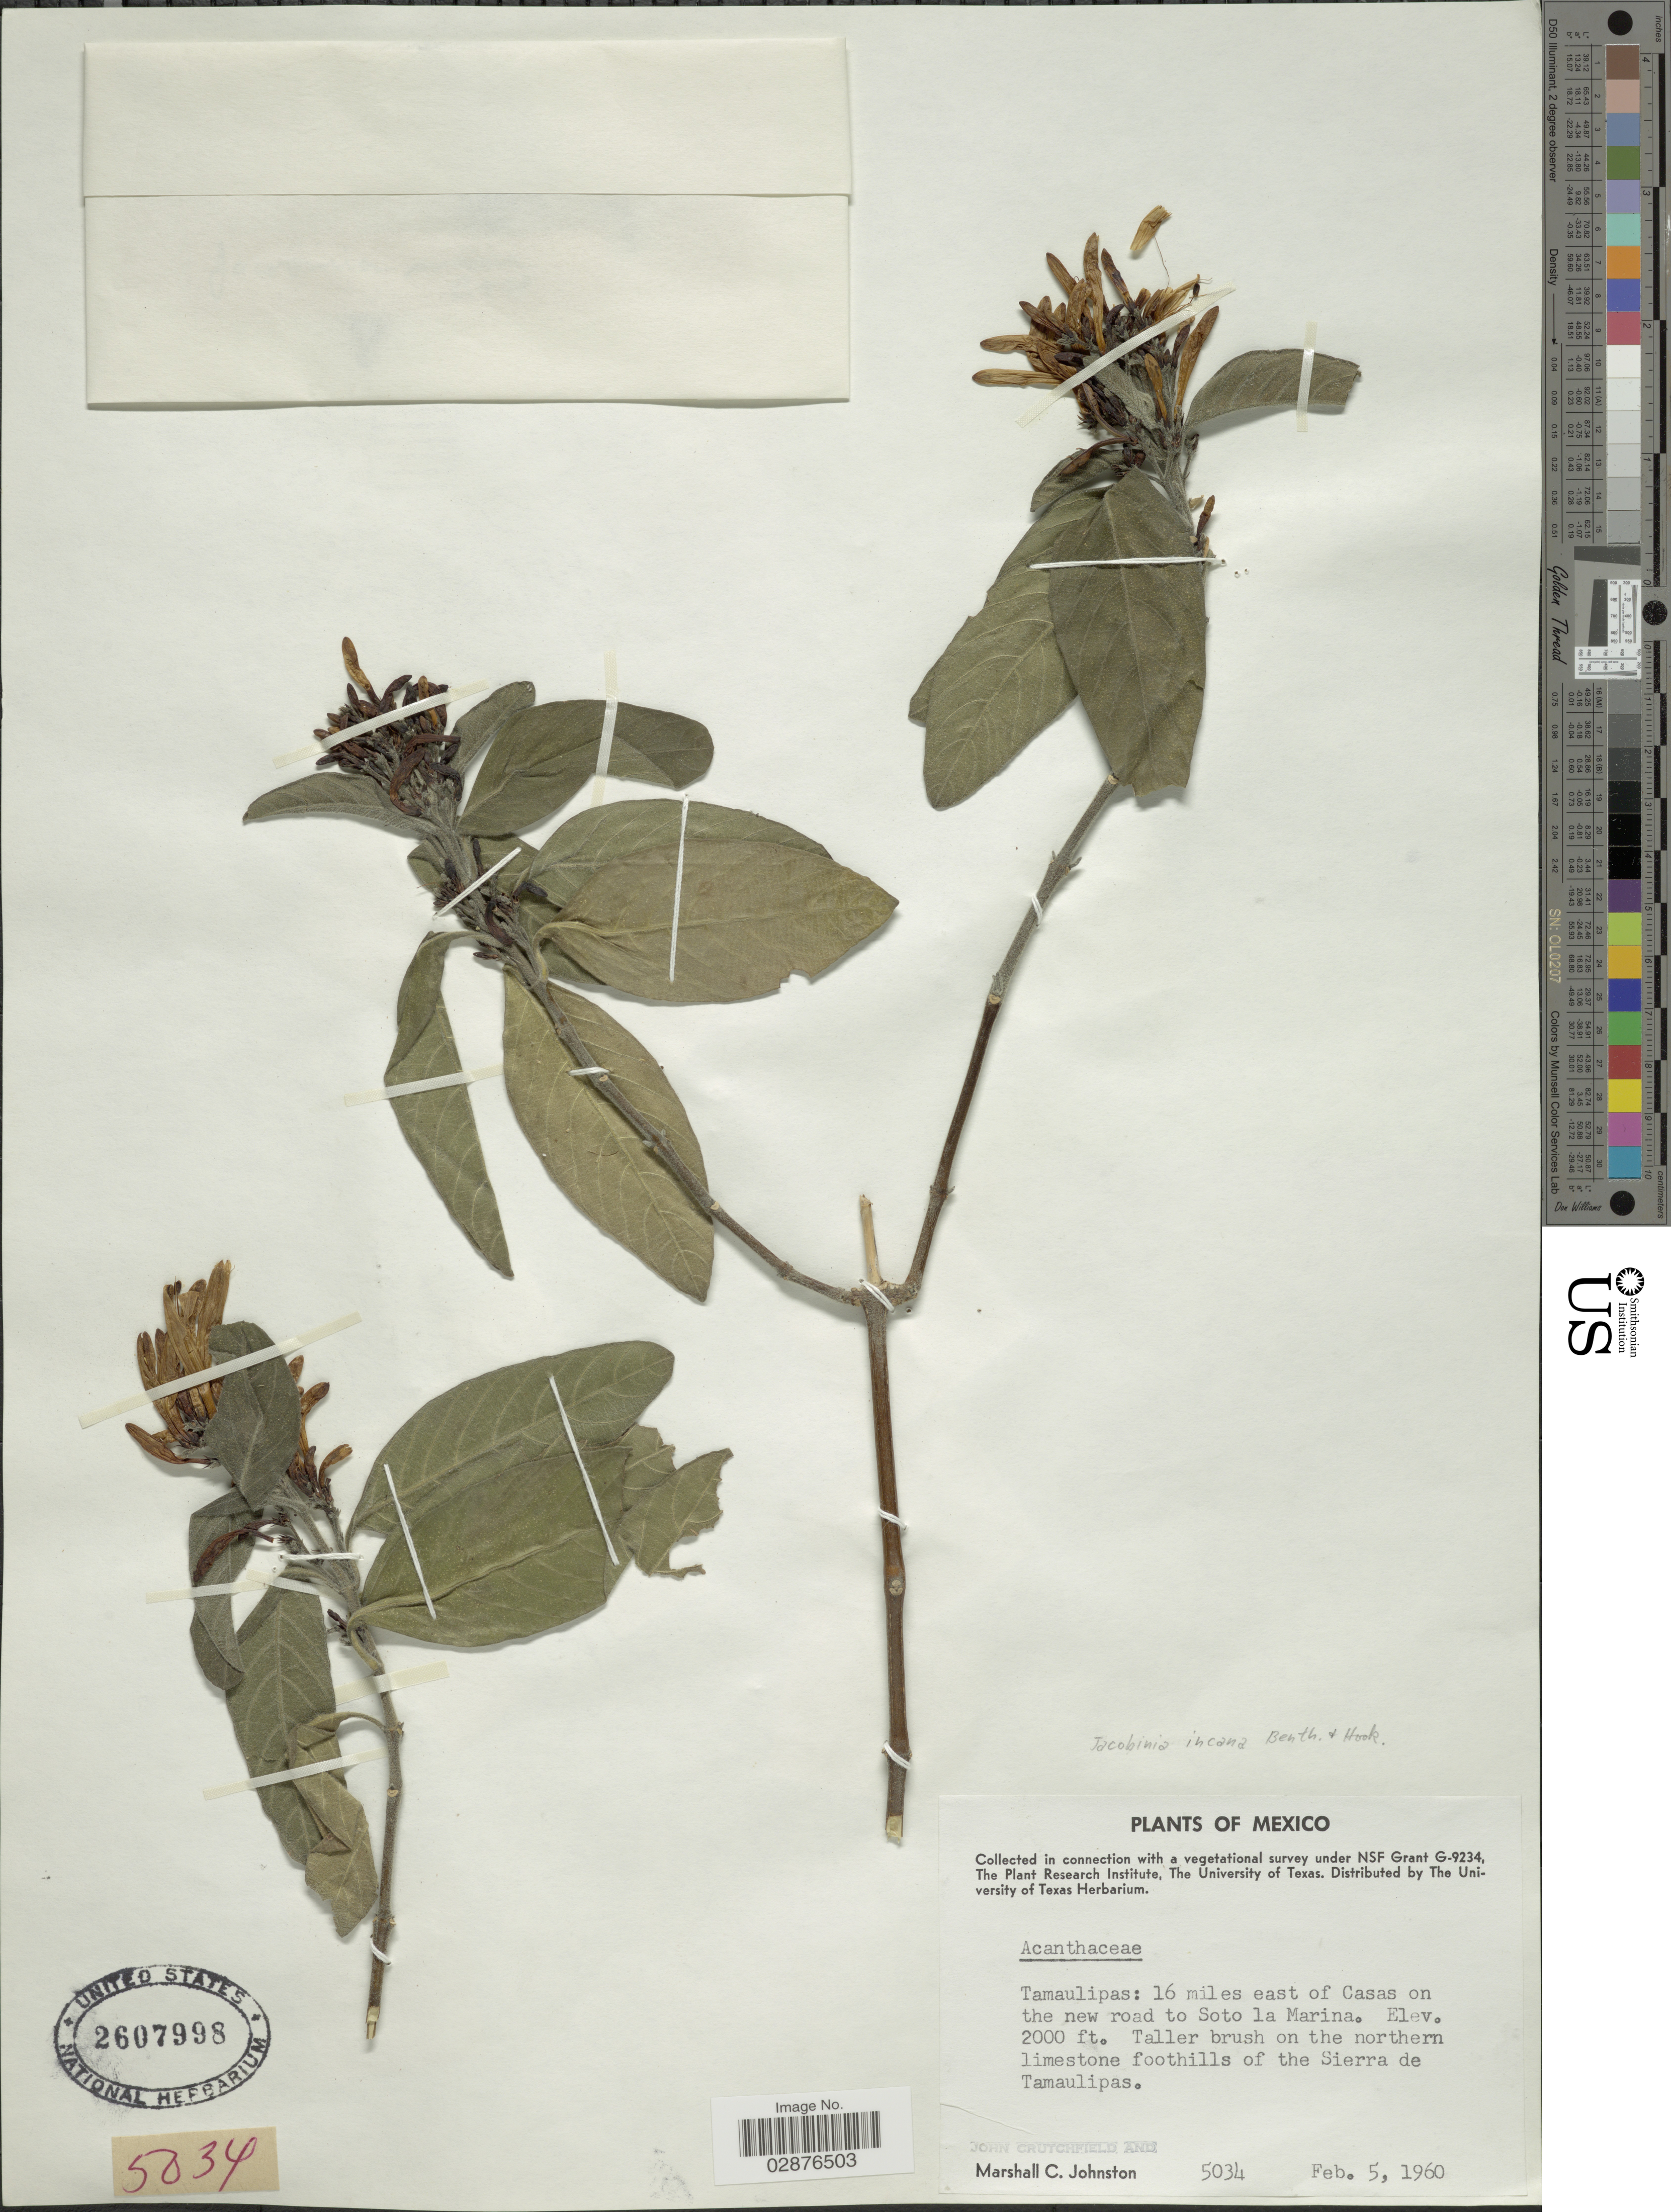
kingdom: Plantae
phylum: Tracheophyta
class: Magnoliopsida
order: Lamiales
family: Acanthaceae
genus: Justicia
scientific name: Justicia leonardii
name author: Wassh.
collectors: J. Crutchfield & M. Johnston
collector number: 5034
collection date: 1960-02-05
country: Mexico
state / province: Tamaulipas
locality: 16 miles east of Casas on the new road to Soto la Marina. Foothills of the Sierra de Tamaulipas.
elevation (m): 610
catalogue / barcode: US 2607998